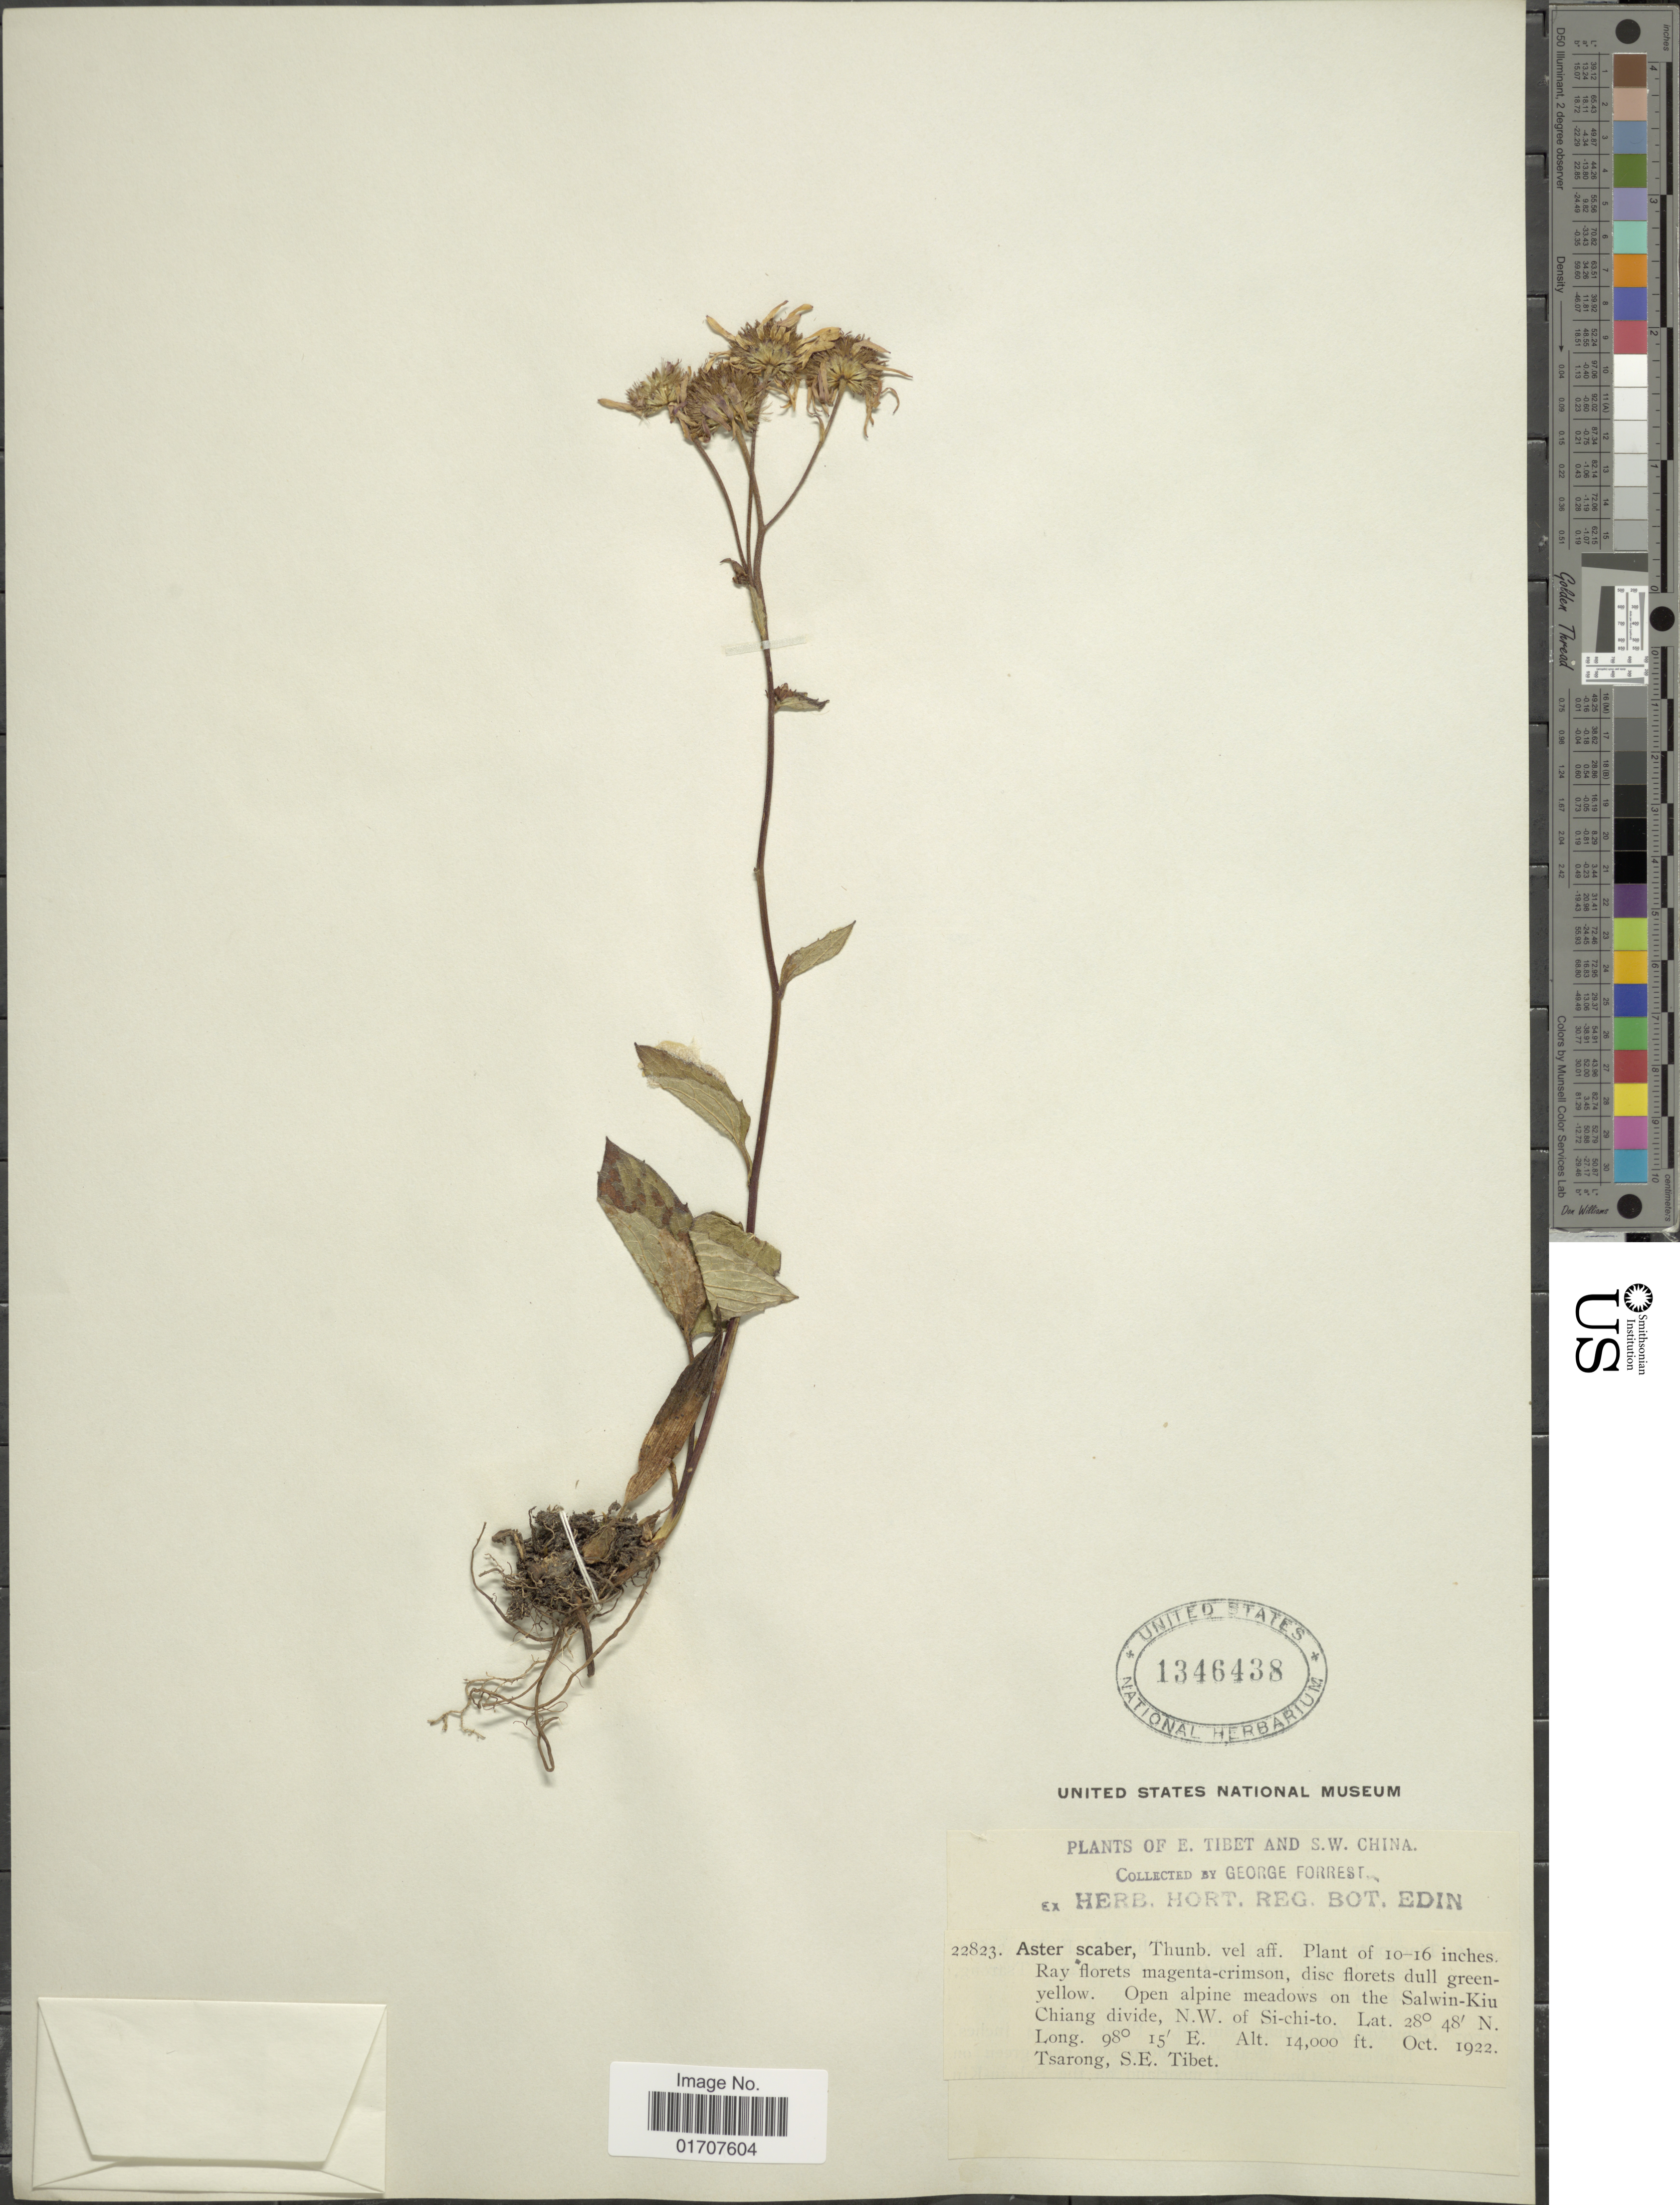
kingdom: Plantae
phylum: Tracheophyta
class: Magnoliopsida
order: Asterales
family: Asteraceae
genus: Doellingeria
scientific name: Doellingeria scaber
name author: (Thunb.) Nees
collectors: G. Forrest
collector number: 22823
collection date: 1922-10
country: China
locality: E. Tibet, S.W. China, open alphine meadows on the Salwin-Kiu Chiang divide, N.W. of Si-chi-to, Tsarong, S.E. Tibet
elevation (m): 4267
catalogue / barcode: US 1346438